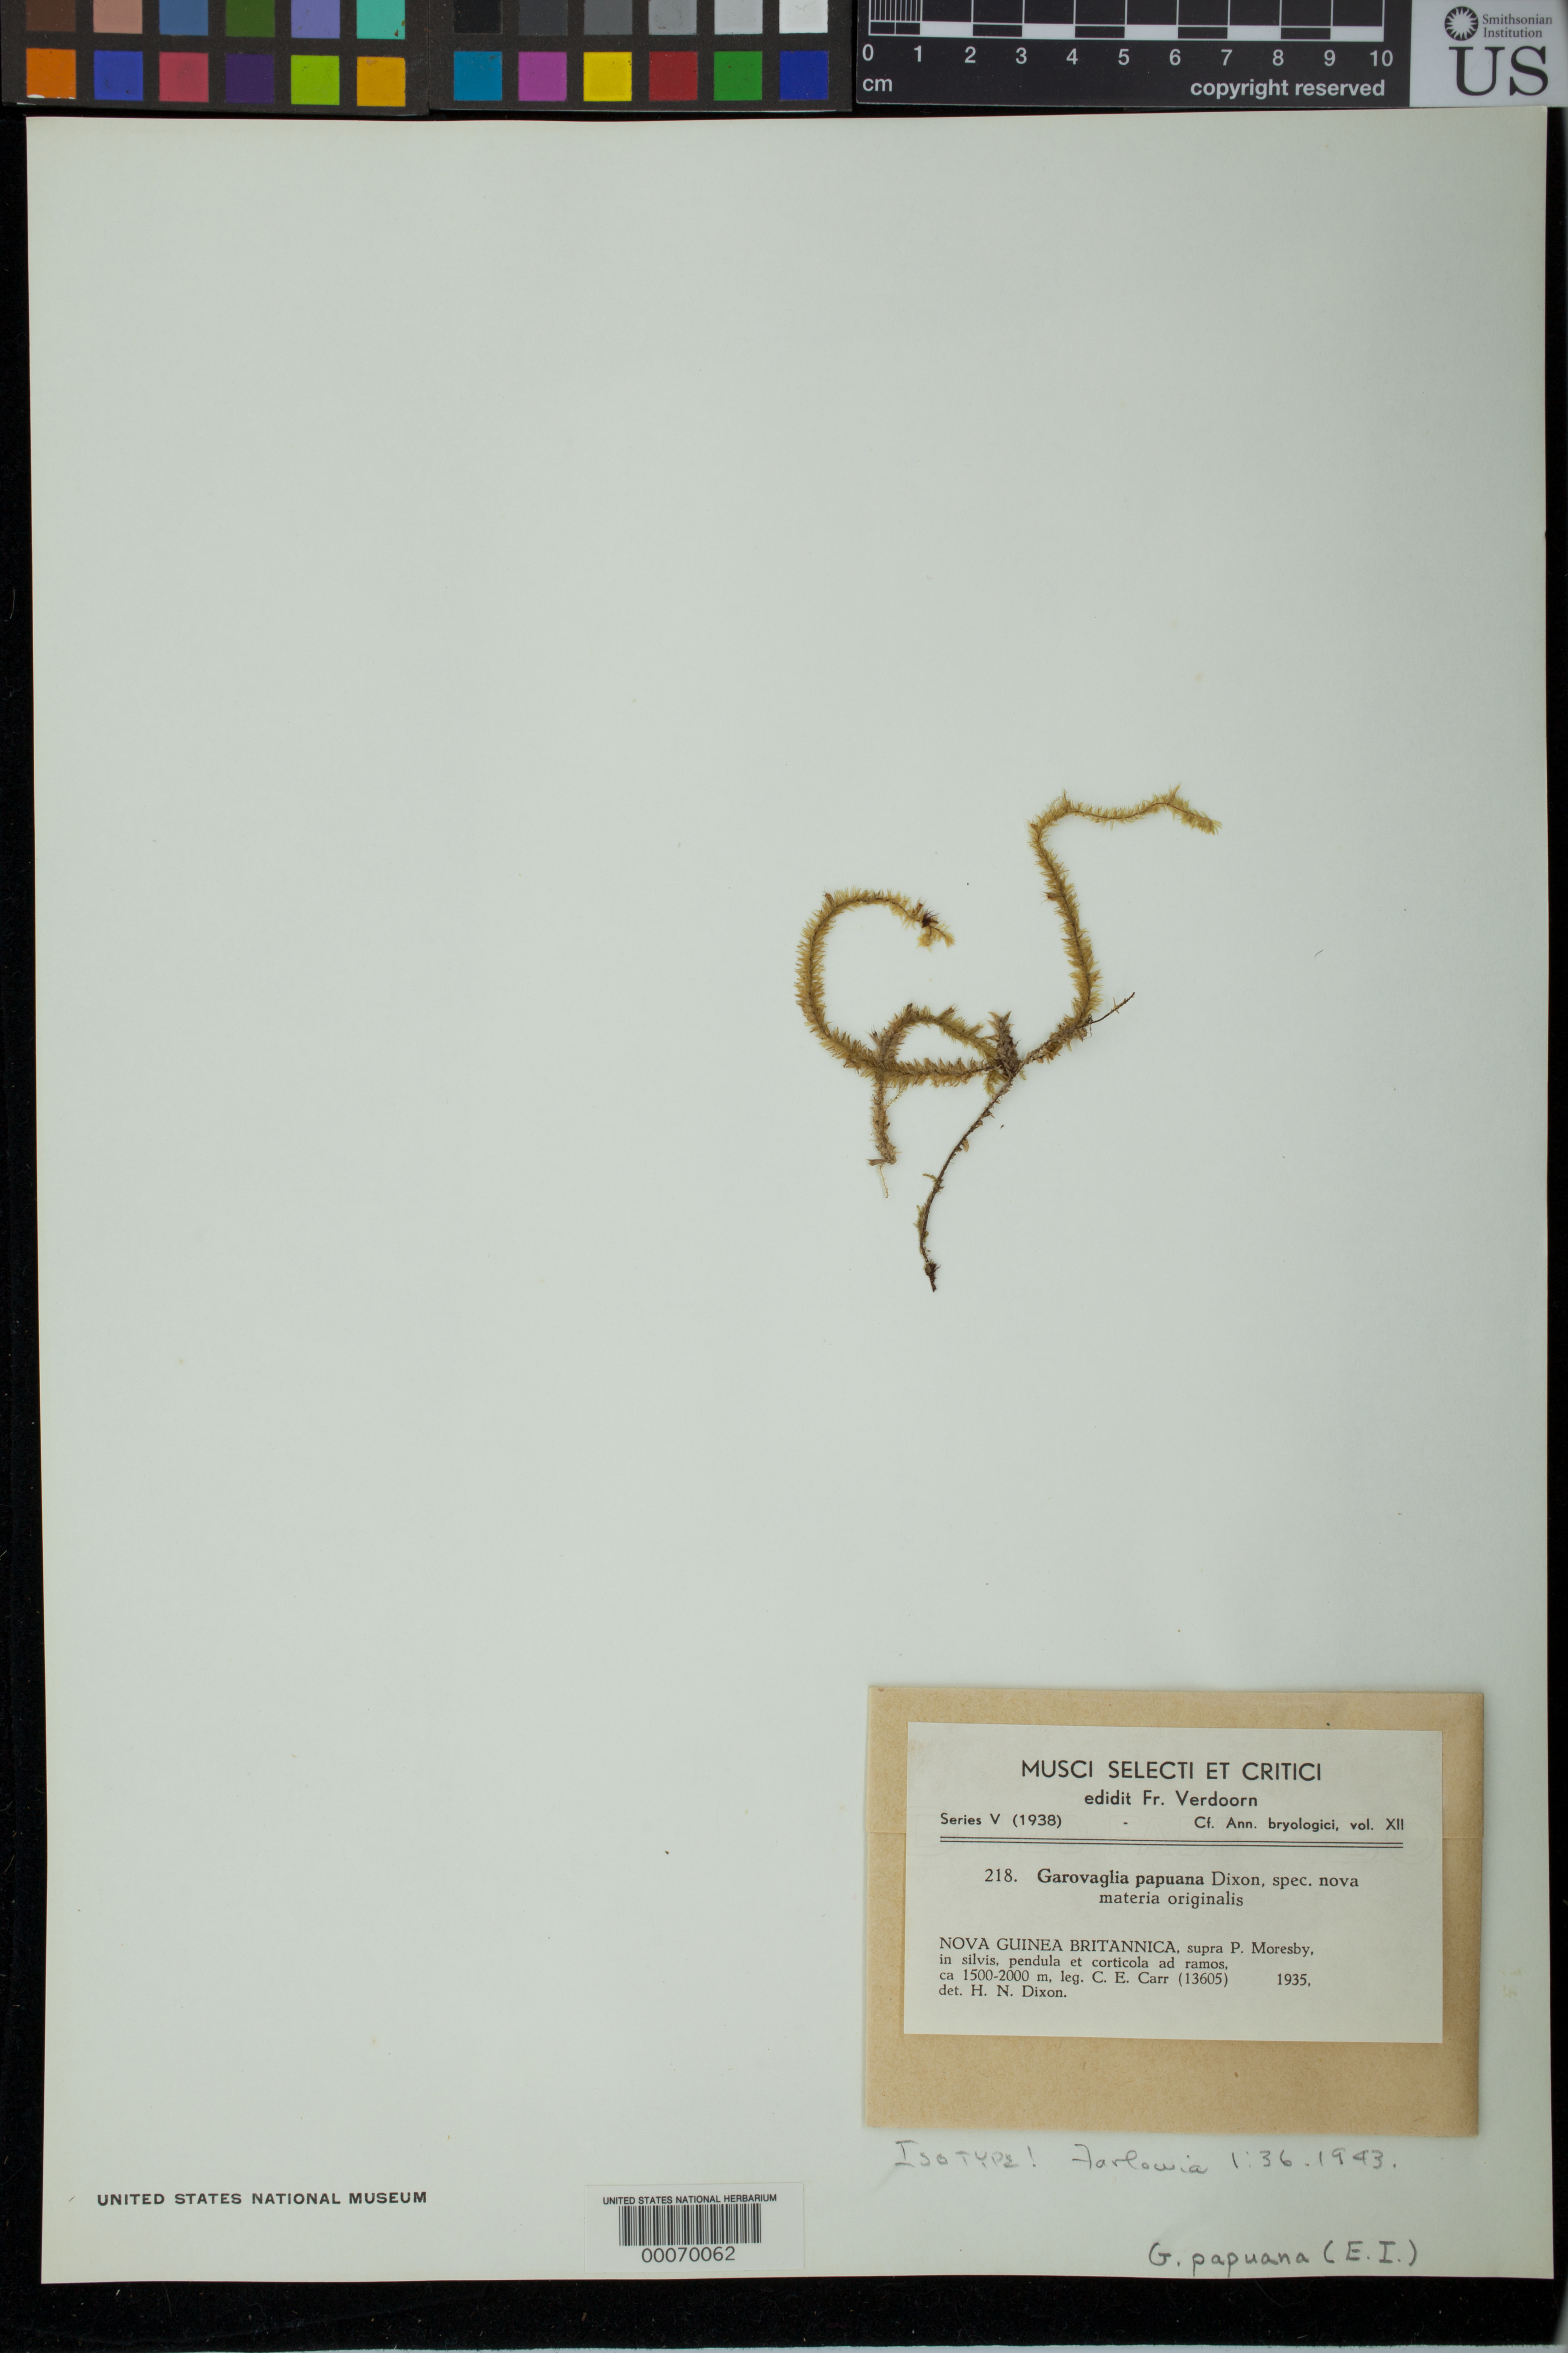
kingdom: Plantae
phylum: Bryophyta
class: Bryopsida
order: Hypnales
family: Pterobryaceae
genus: Garovaglia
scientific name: Garovaglia papuana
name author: Dixon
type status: Isotype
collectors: C. Carr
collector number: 13605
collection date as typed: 1935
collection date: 1935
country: Papua New Guinea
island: New Guinea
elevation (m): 1500